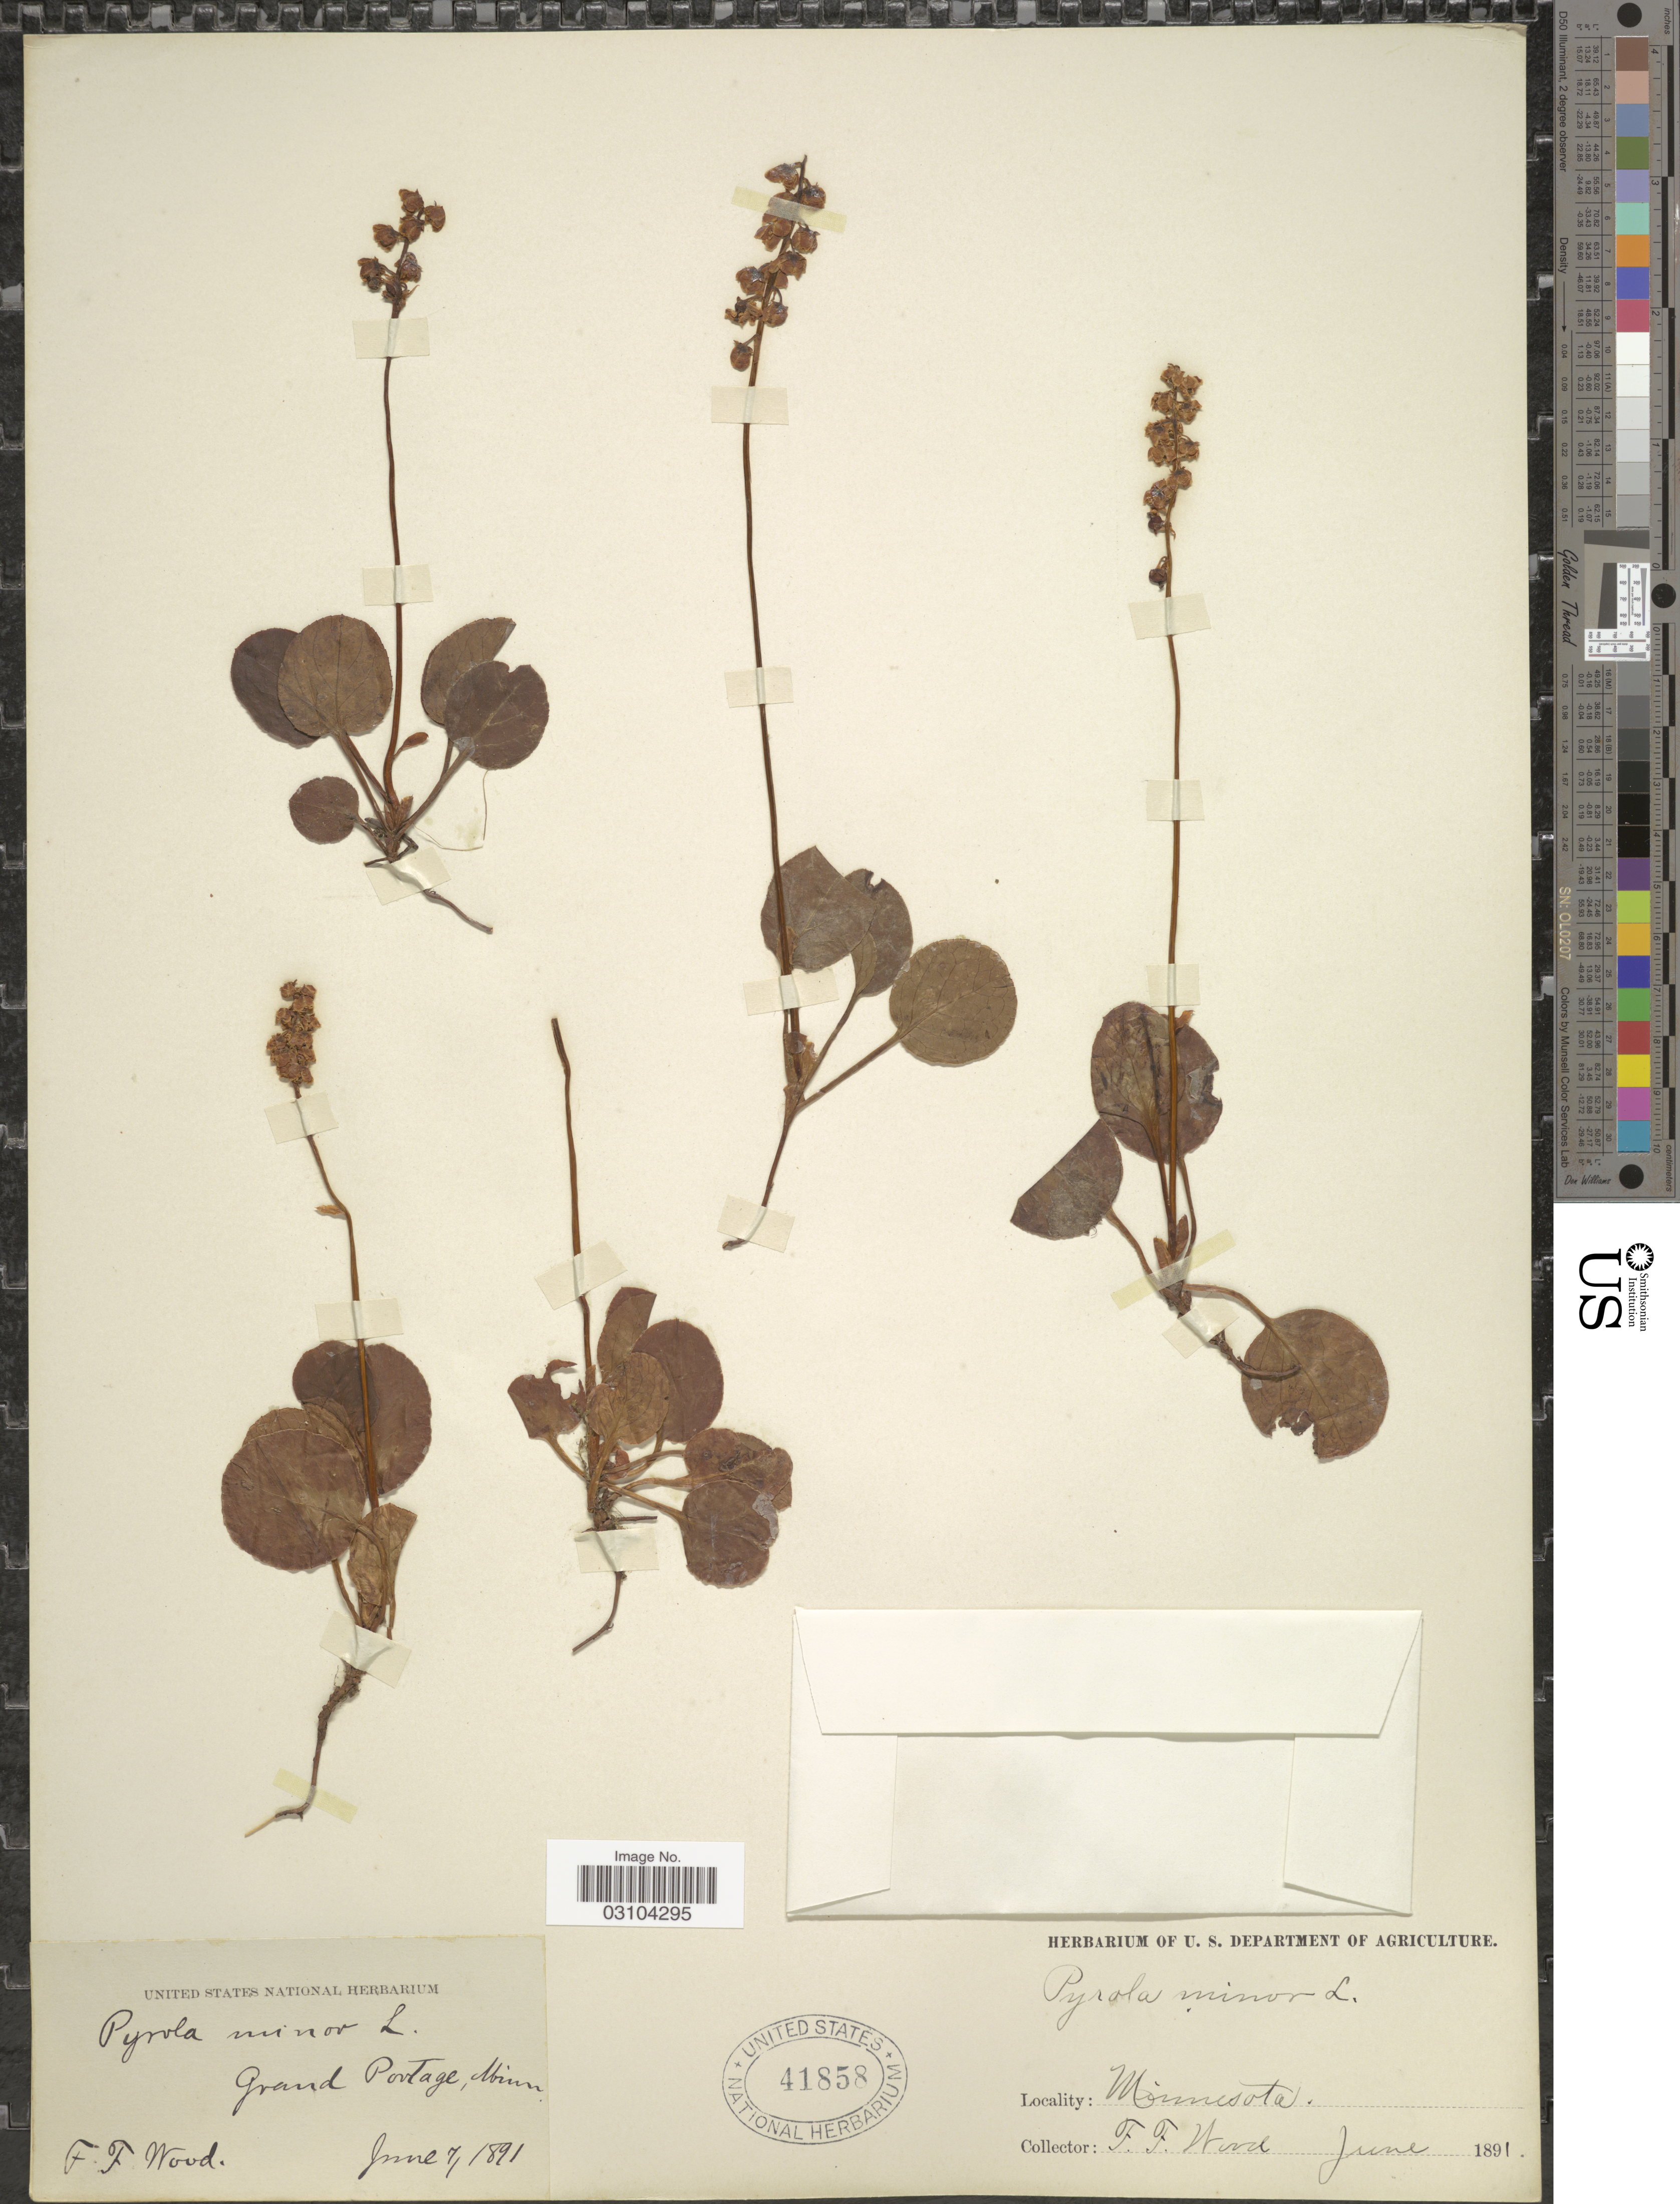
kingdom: Plantae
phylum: Tracheophyta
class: Magnoliopsida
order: Ericales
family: Ericaceae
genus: Pyrola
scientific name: Pyrola minor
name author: L.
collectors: F. Wood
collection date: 1891-06-07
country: United States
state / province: Minnesota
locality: Grand Portage.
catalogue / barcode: US 41858